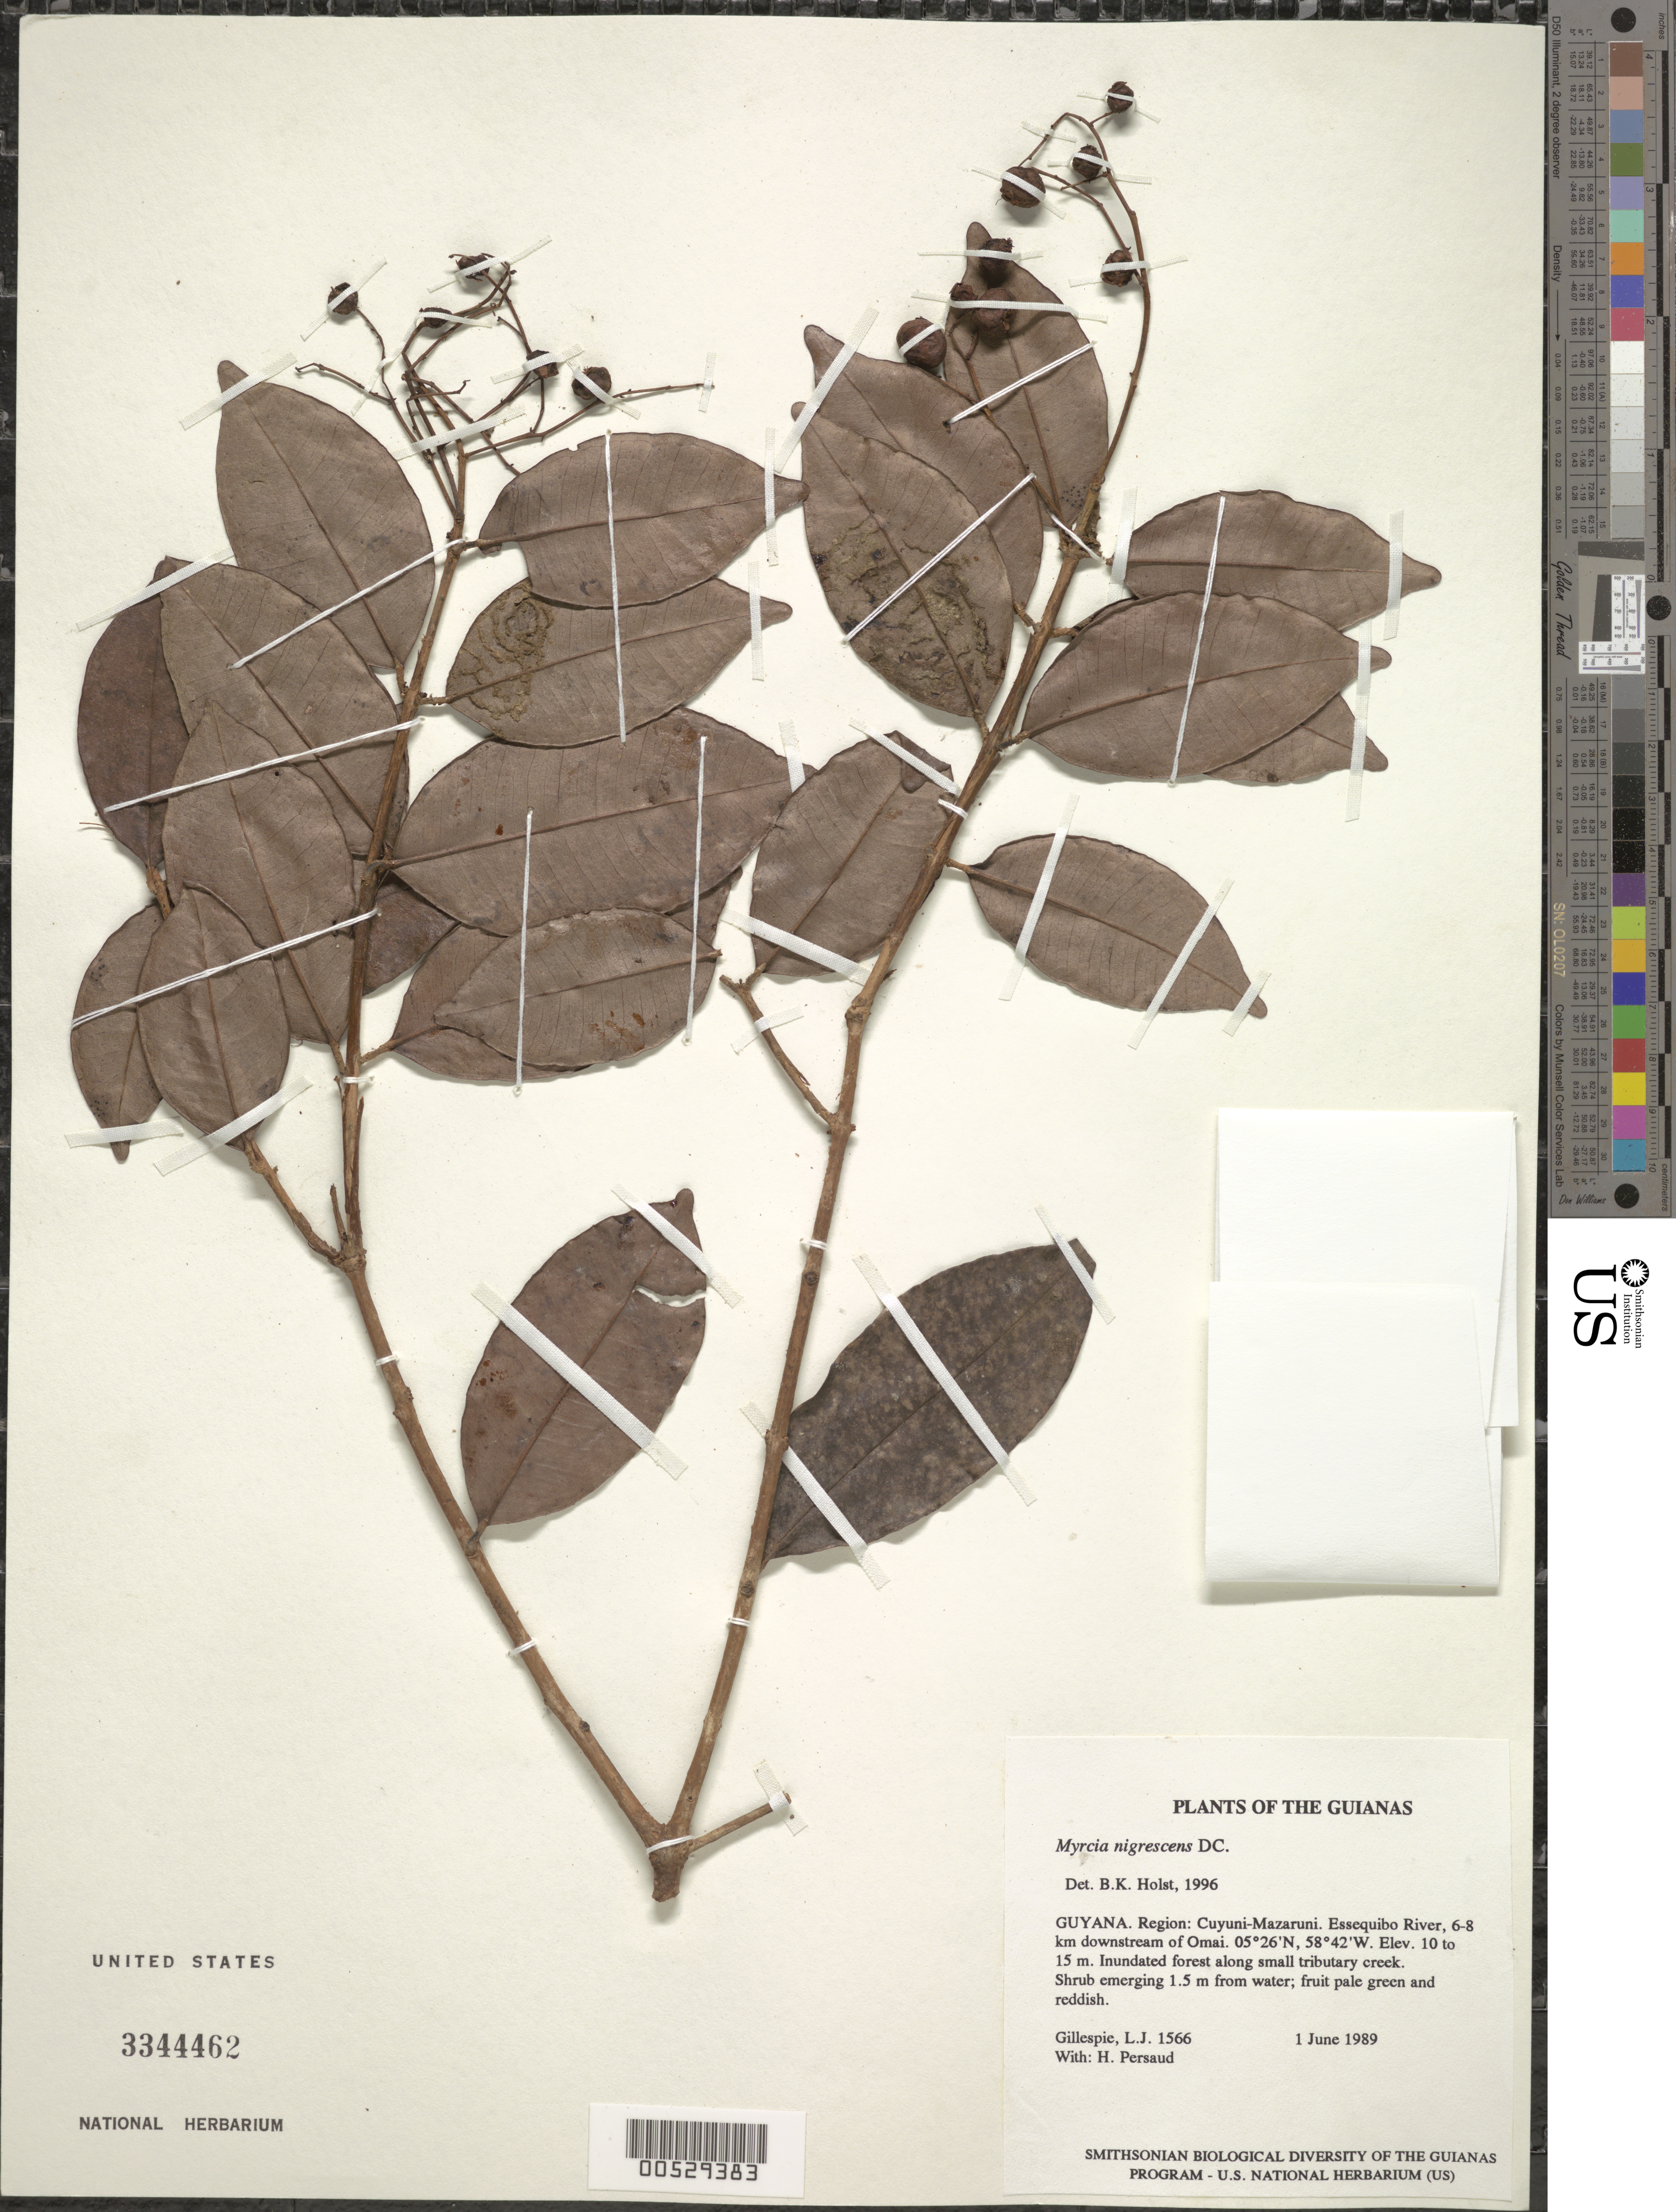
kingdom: Plantae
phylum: Tracheophyta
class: Magnoliopsida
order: Myrtales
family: Myrtaceae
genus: Myrcia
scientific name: Myrcia nigrescens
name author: DC.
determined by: Holst, Bruce K.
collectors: L. J. Gillespie & H. Persaud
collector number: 1566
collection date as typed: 1 June 1989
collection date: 1989-06-01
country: Guyana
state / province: Cuyuni-Mazaruni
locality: Essequibo River, 6-8 km downstream of Omai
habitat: Inundated forest along small tributary creek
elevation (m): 10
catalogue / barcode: US 3344462